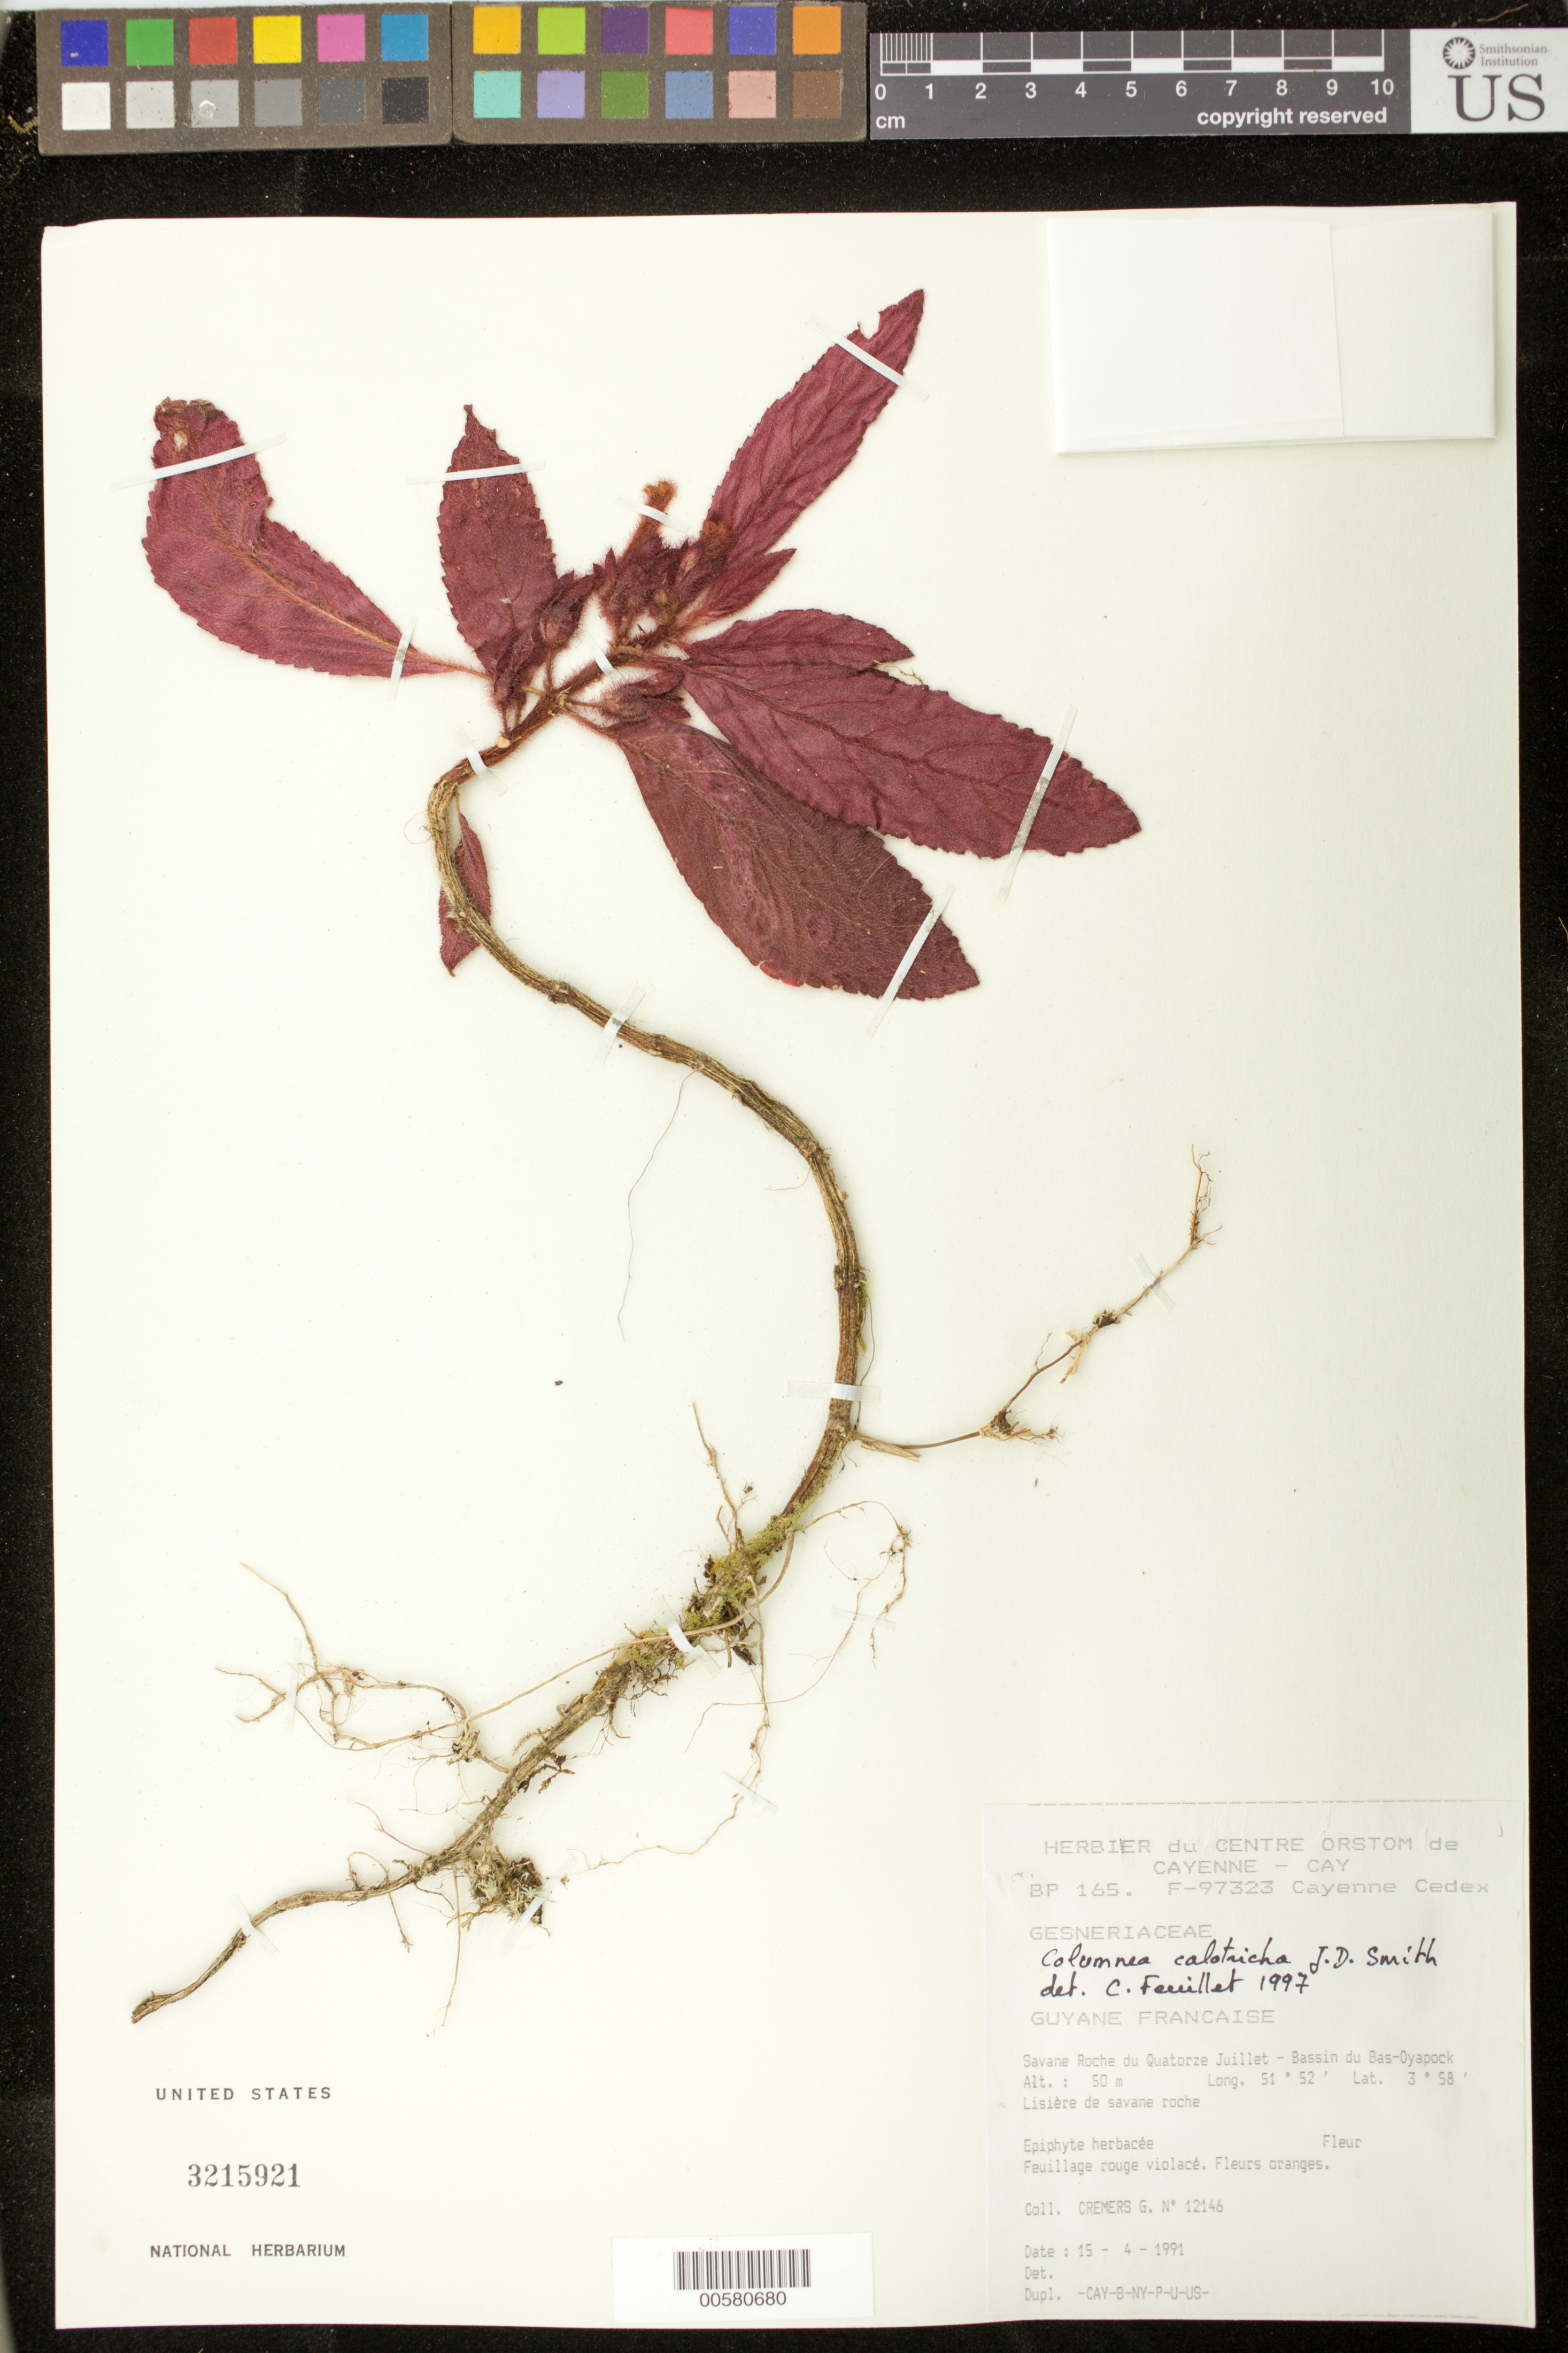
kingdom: Plantae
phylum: Tracheophyta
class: Magnoliopsida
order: Lamiales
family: Gesneriaceae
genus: Columnea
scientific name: Columnea calotricha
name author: Donn. Sm.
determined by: Skog, Laurence E.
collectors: G. Cremers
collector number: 12146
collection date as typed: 15 Apr 1991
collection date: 1991-04-15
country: French Guiana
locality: Savane Roche du Quatorze Juillet, Bassin du Bas-Oyapock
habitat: Lisière de savane roche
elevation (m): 50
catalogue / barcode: US 3215921